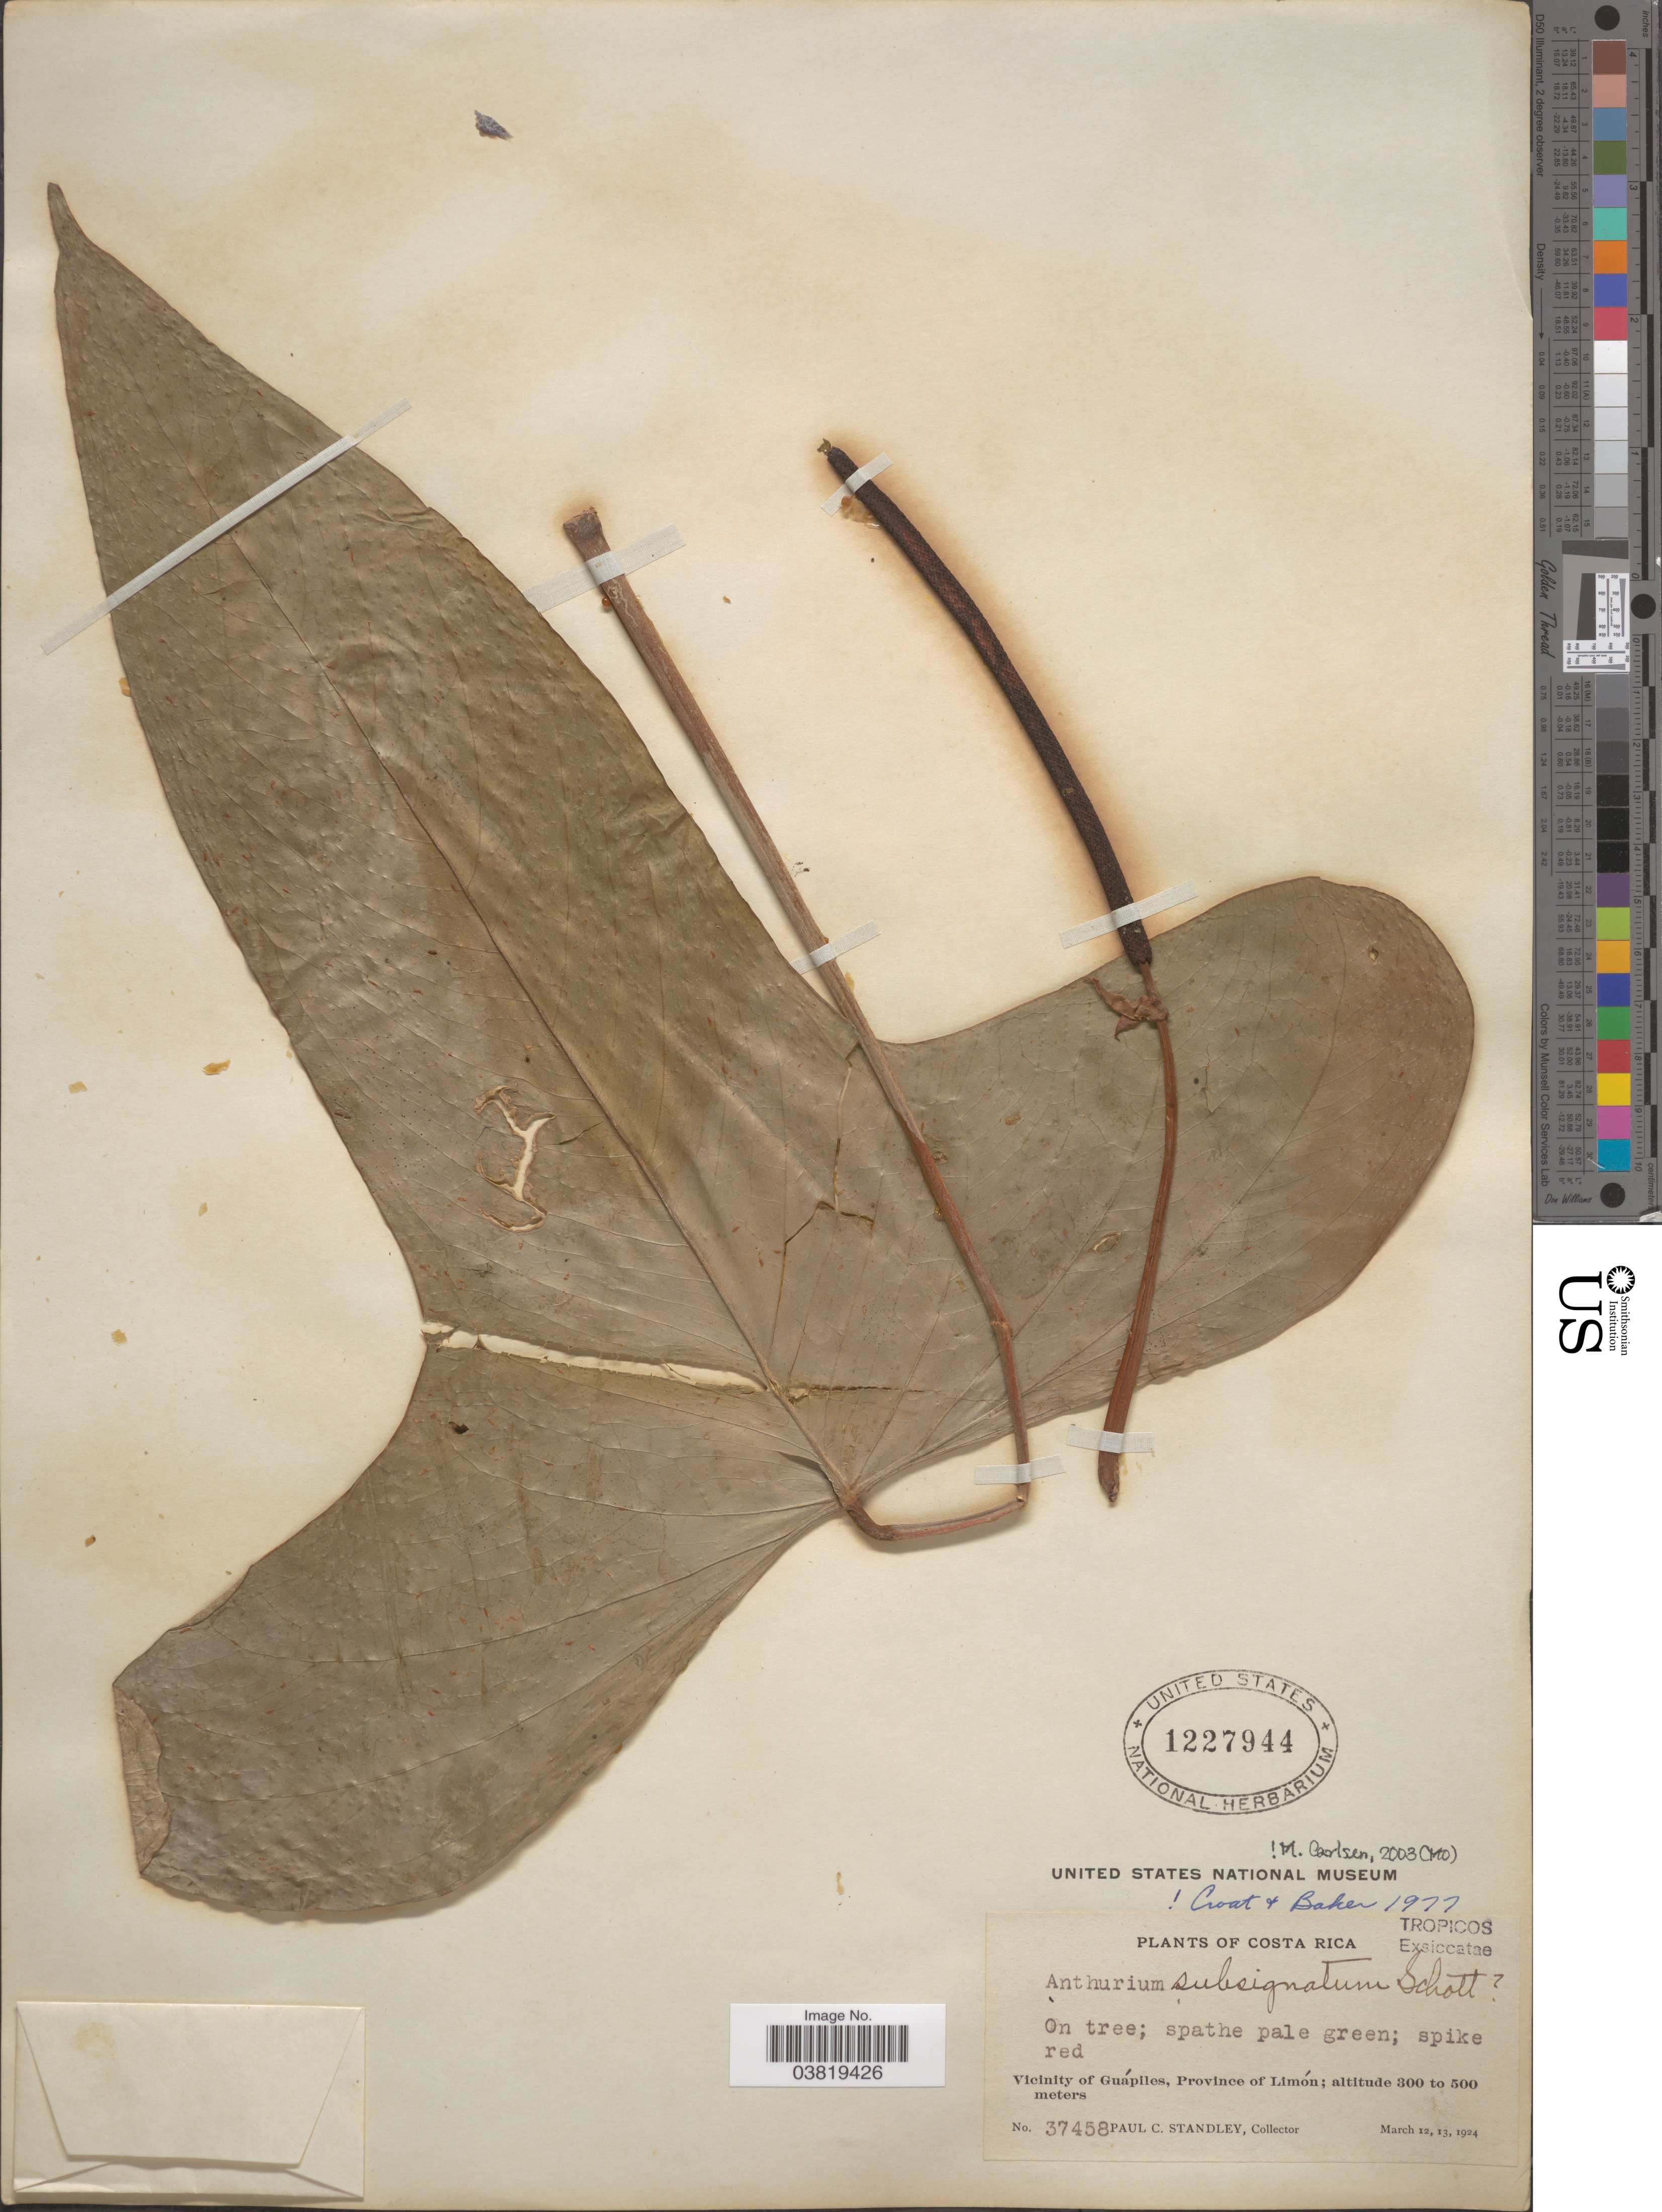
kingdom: Plantae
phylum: Tracheophyta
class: Liliopsida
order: Alismatales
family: Araceae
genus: Anthurium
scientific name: Anthurium subsignatum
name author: Schott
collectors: P. C. Standley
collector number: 37458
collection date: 1924-03-12/1924-03-13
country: Costa Rica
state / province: Limón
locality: Vicinity of Guápiles.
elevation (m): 300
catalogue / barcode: US 1227944